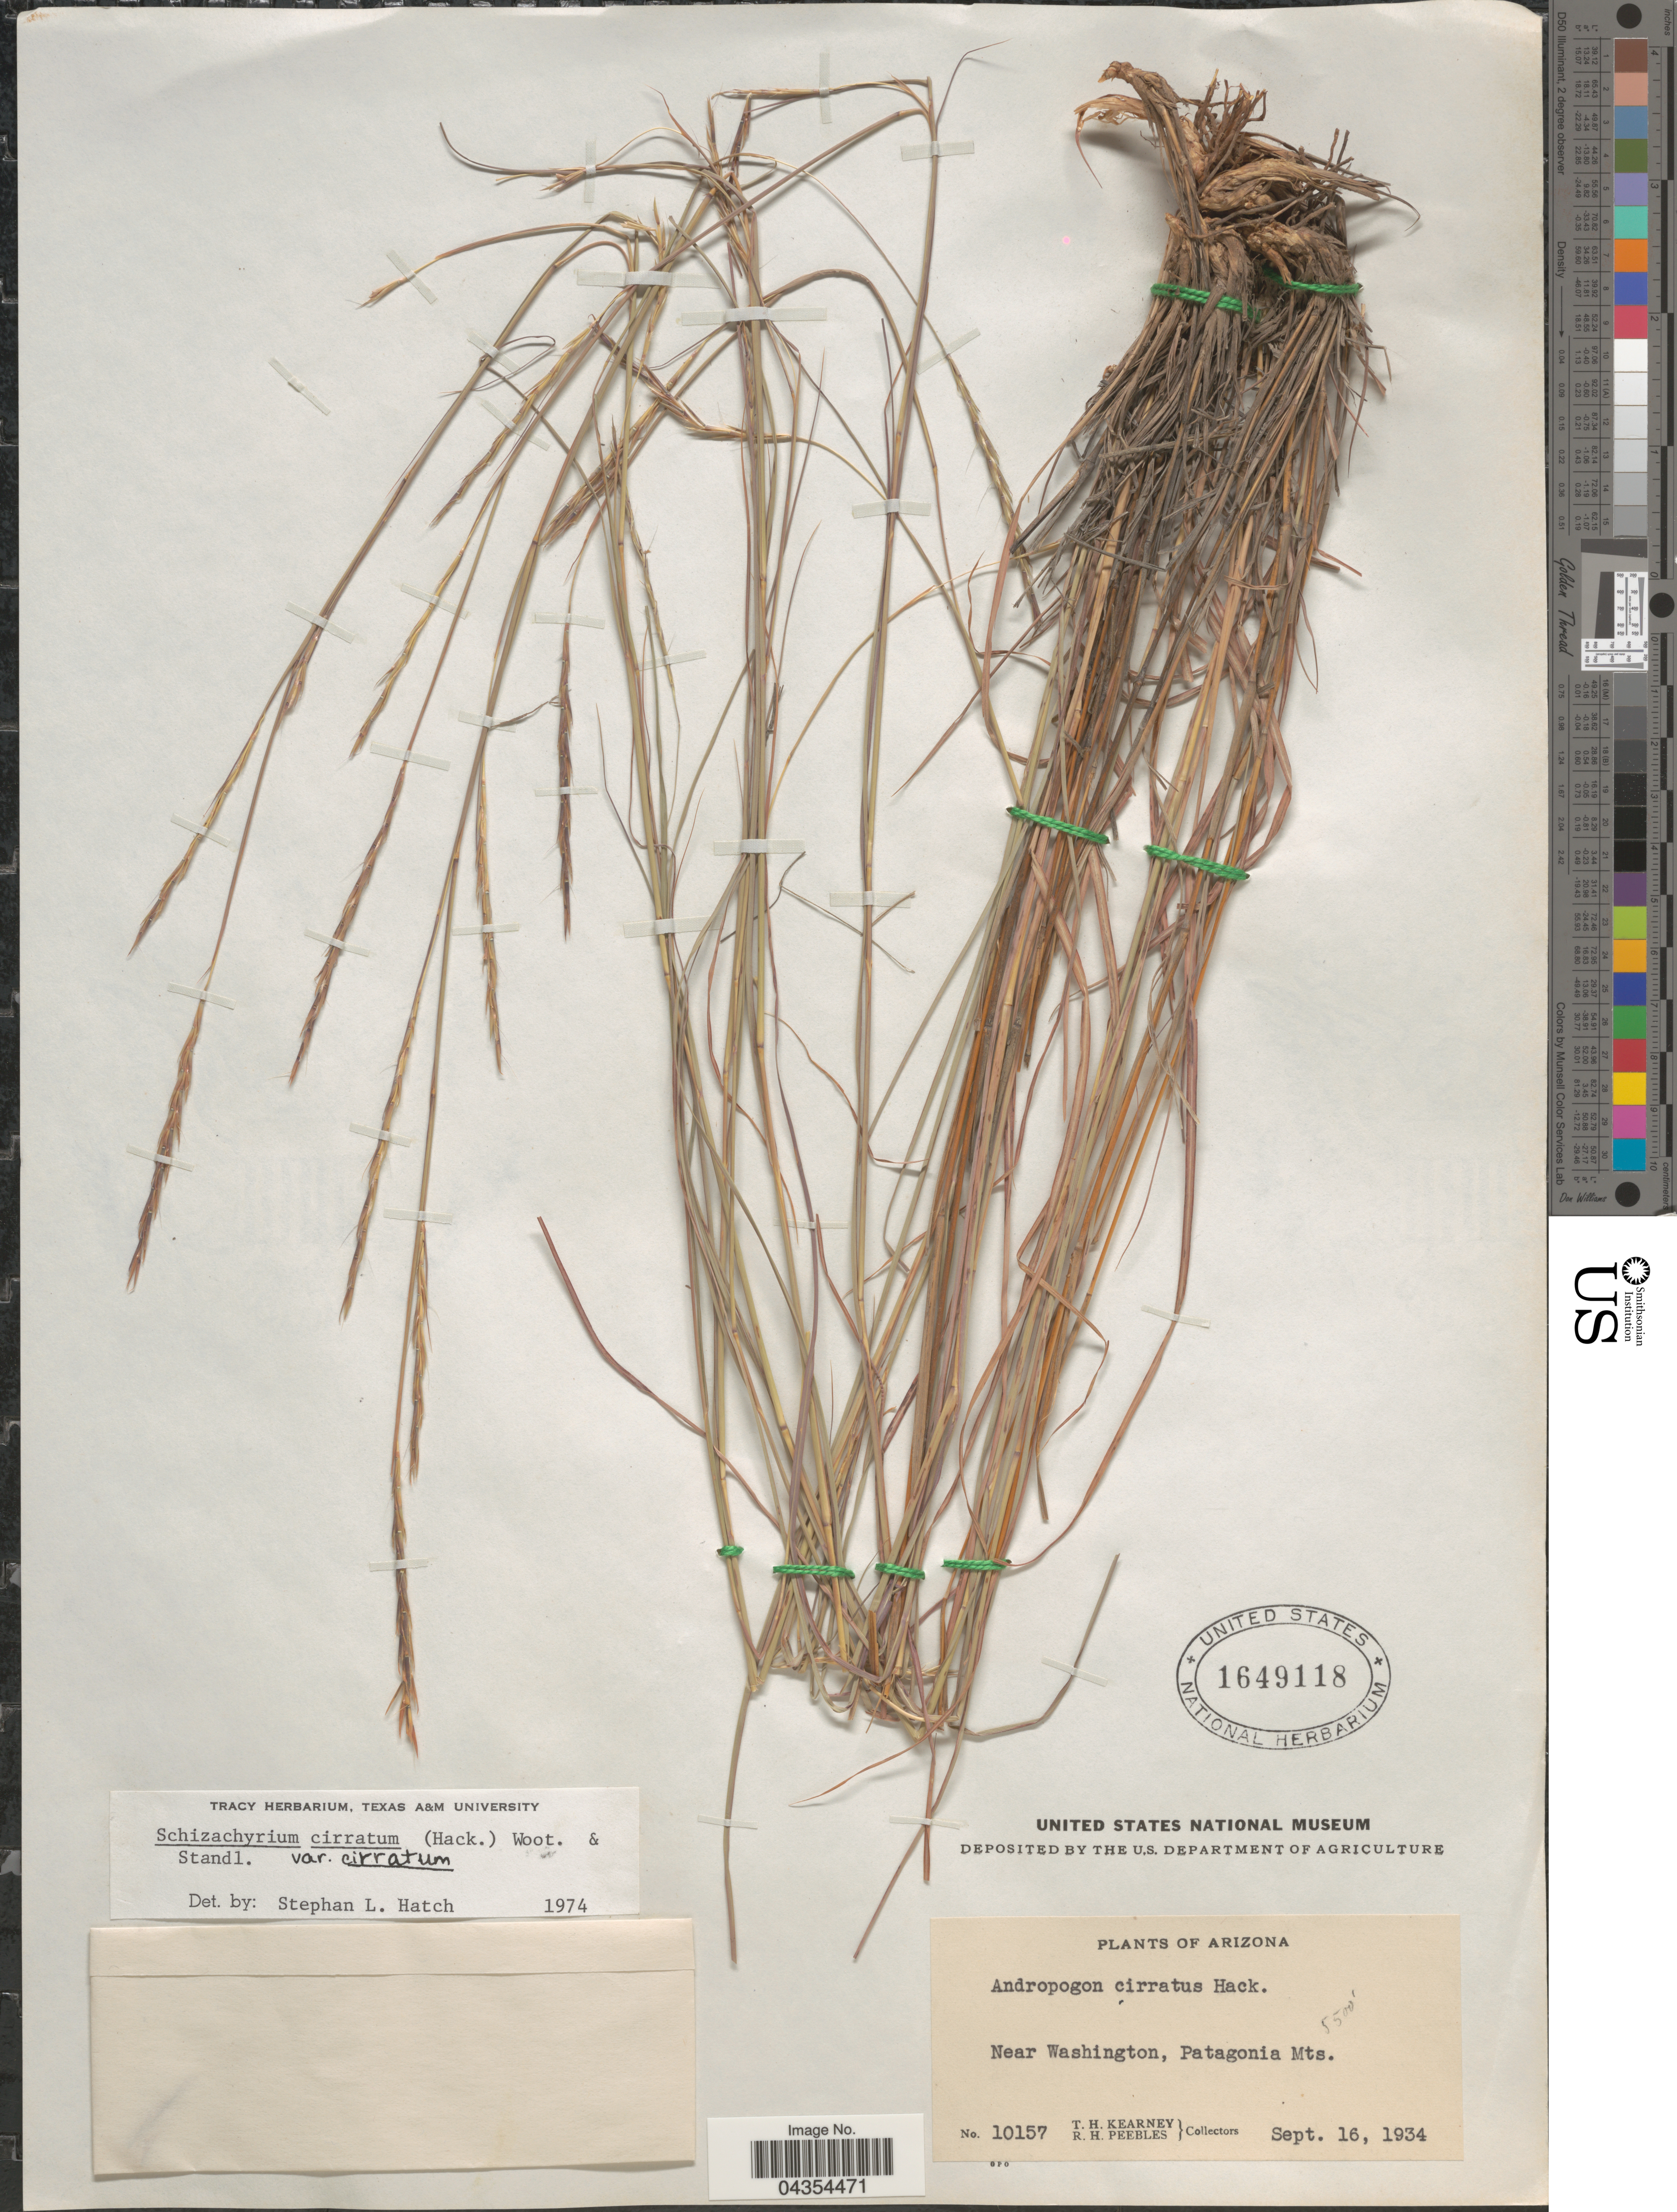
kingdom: Plantae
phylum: Tracheophyta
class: Liliopsida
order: Poales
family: Poaceae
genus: Schizachyrium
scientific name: Schizachyrium cirratum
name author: (Hack.) Wooton & Standl.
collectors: T. H. Kearney & R. H. Peebles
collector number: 10157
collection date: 1934-09-16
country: United States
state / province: Arizona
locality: Near Washington, Patagonia Mts.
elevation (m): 1676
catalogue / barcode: US 1649118